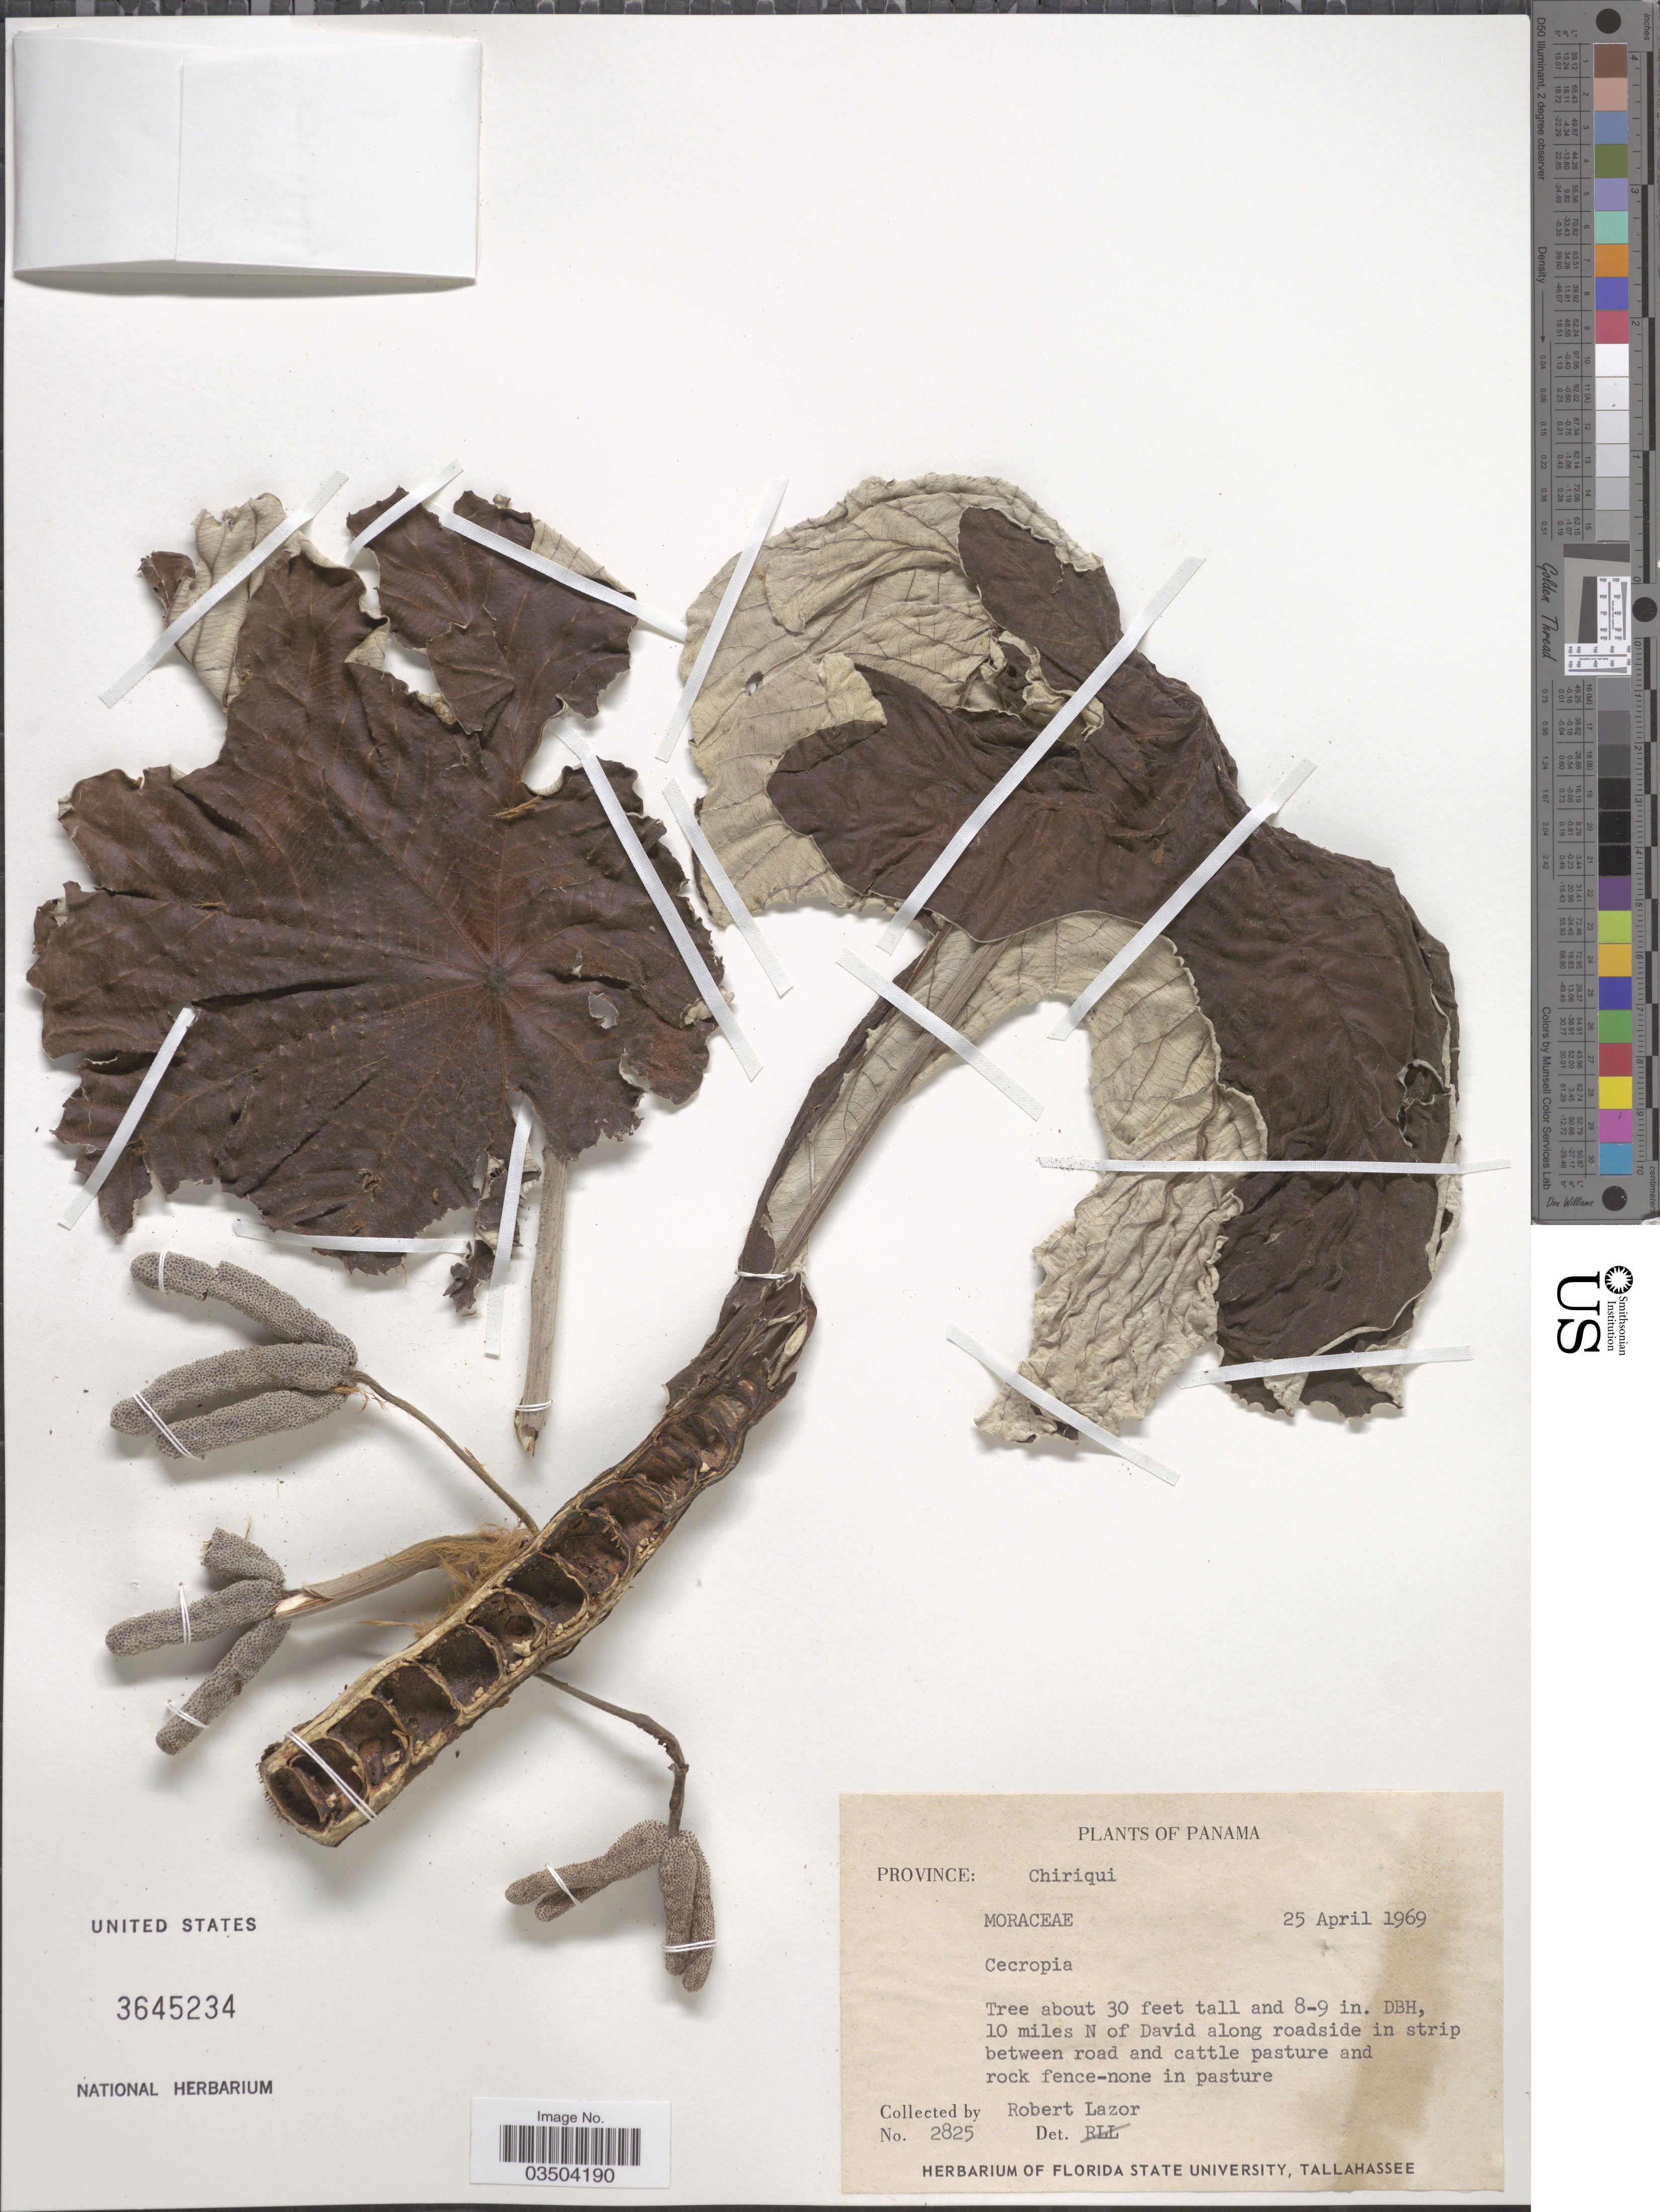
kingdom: Plantae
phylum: Tracheophyta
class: Magnoliopsida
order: Rosales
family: Urticaceae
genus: Cecropia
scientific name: Cecropia sp.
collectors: R. L. Lazor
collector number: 2825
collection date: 1969-04-25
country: Panama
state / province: Chiriqui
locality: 10 miles N of David along roadside in strip between road and cattle pasture and rock fence-none in pasture.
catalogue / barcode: US 3645234